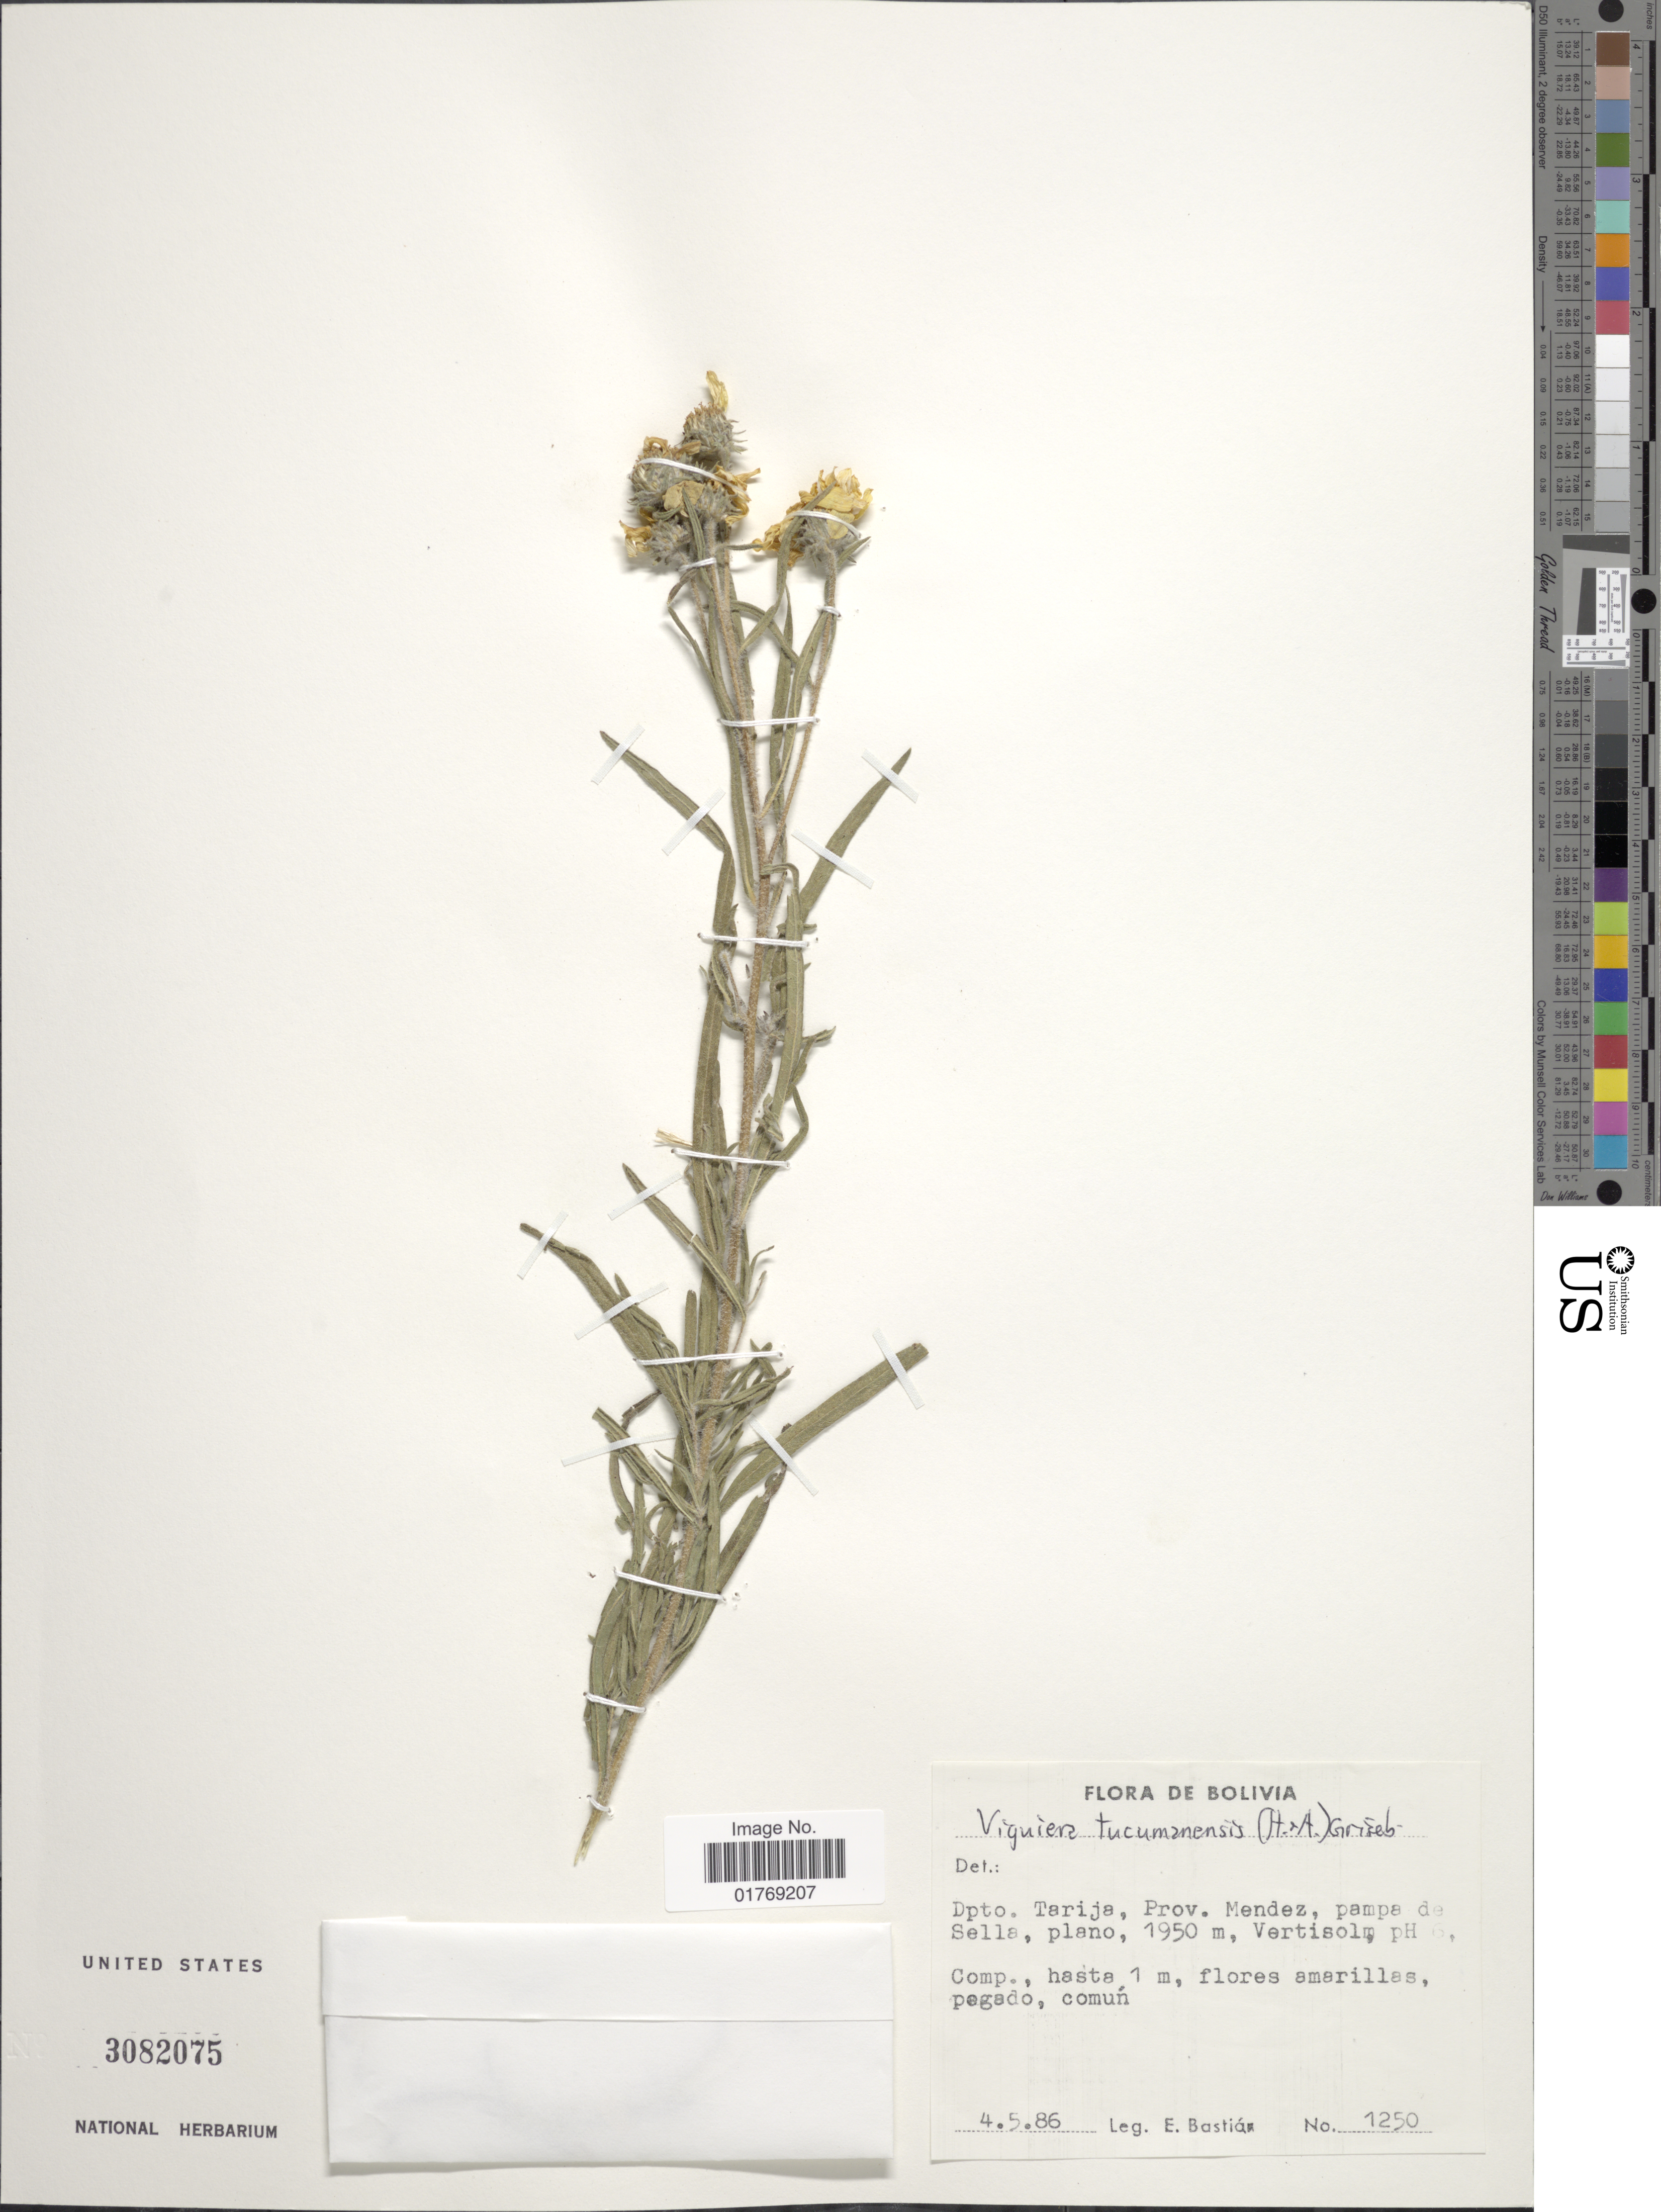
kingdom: Plantae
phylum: Tracheophyta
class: Magnoliopsida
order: Asterales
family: Asteraceae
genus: Viguiera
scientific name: Viguiera tucumanensis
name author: (Hook. & Arn.) Griseb.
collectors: E. Bastian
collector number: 1250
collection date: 1986-05-04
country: Bolivia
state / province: Tarija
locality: Prov. Mendez, pampa de Sella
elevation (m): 1950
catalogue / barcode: US 3082075